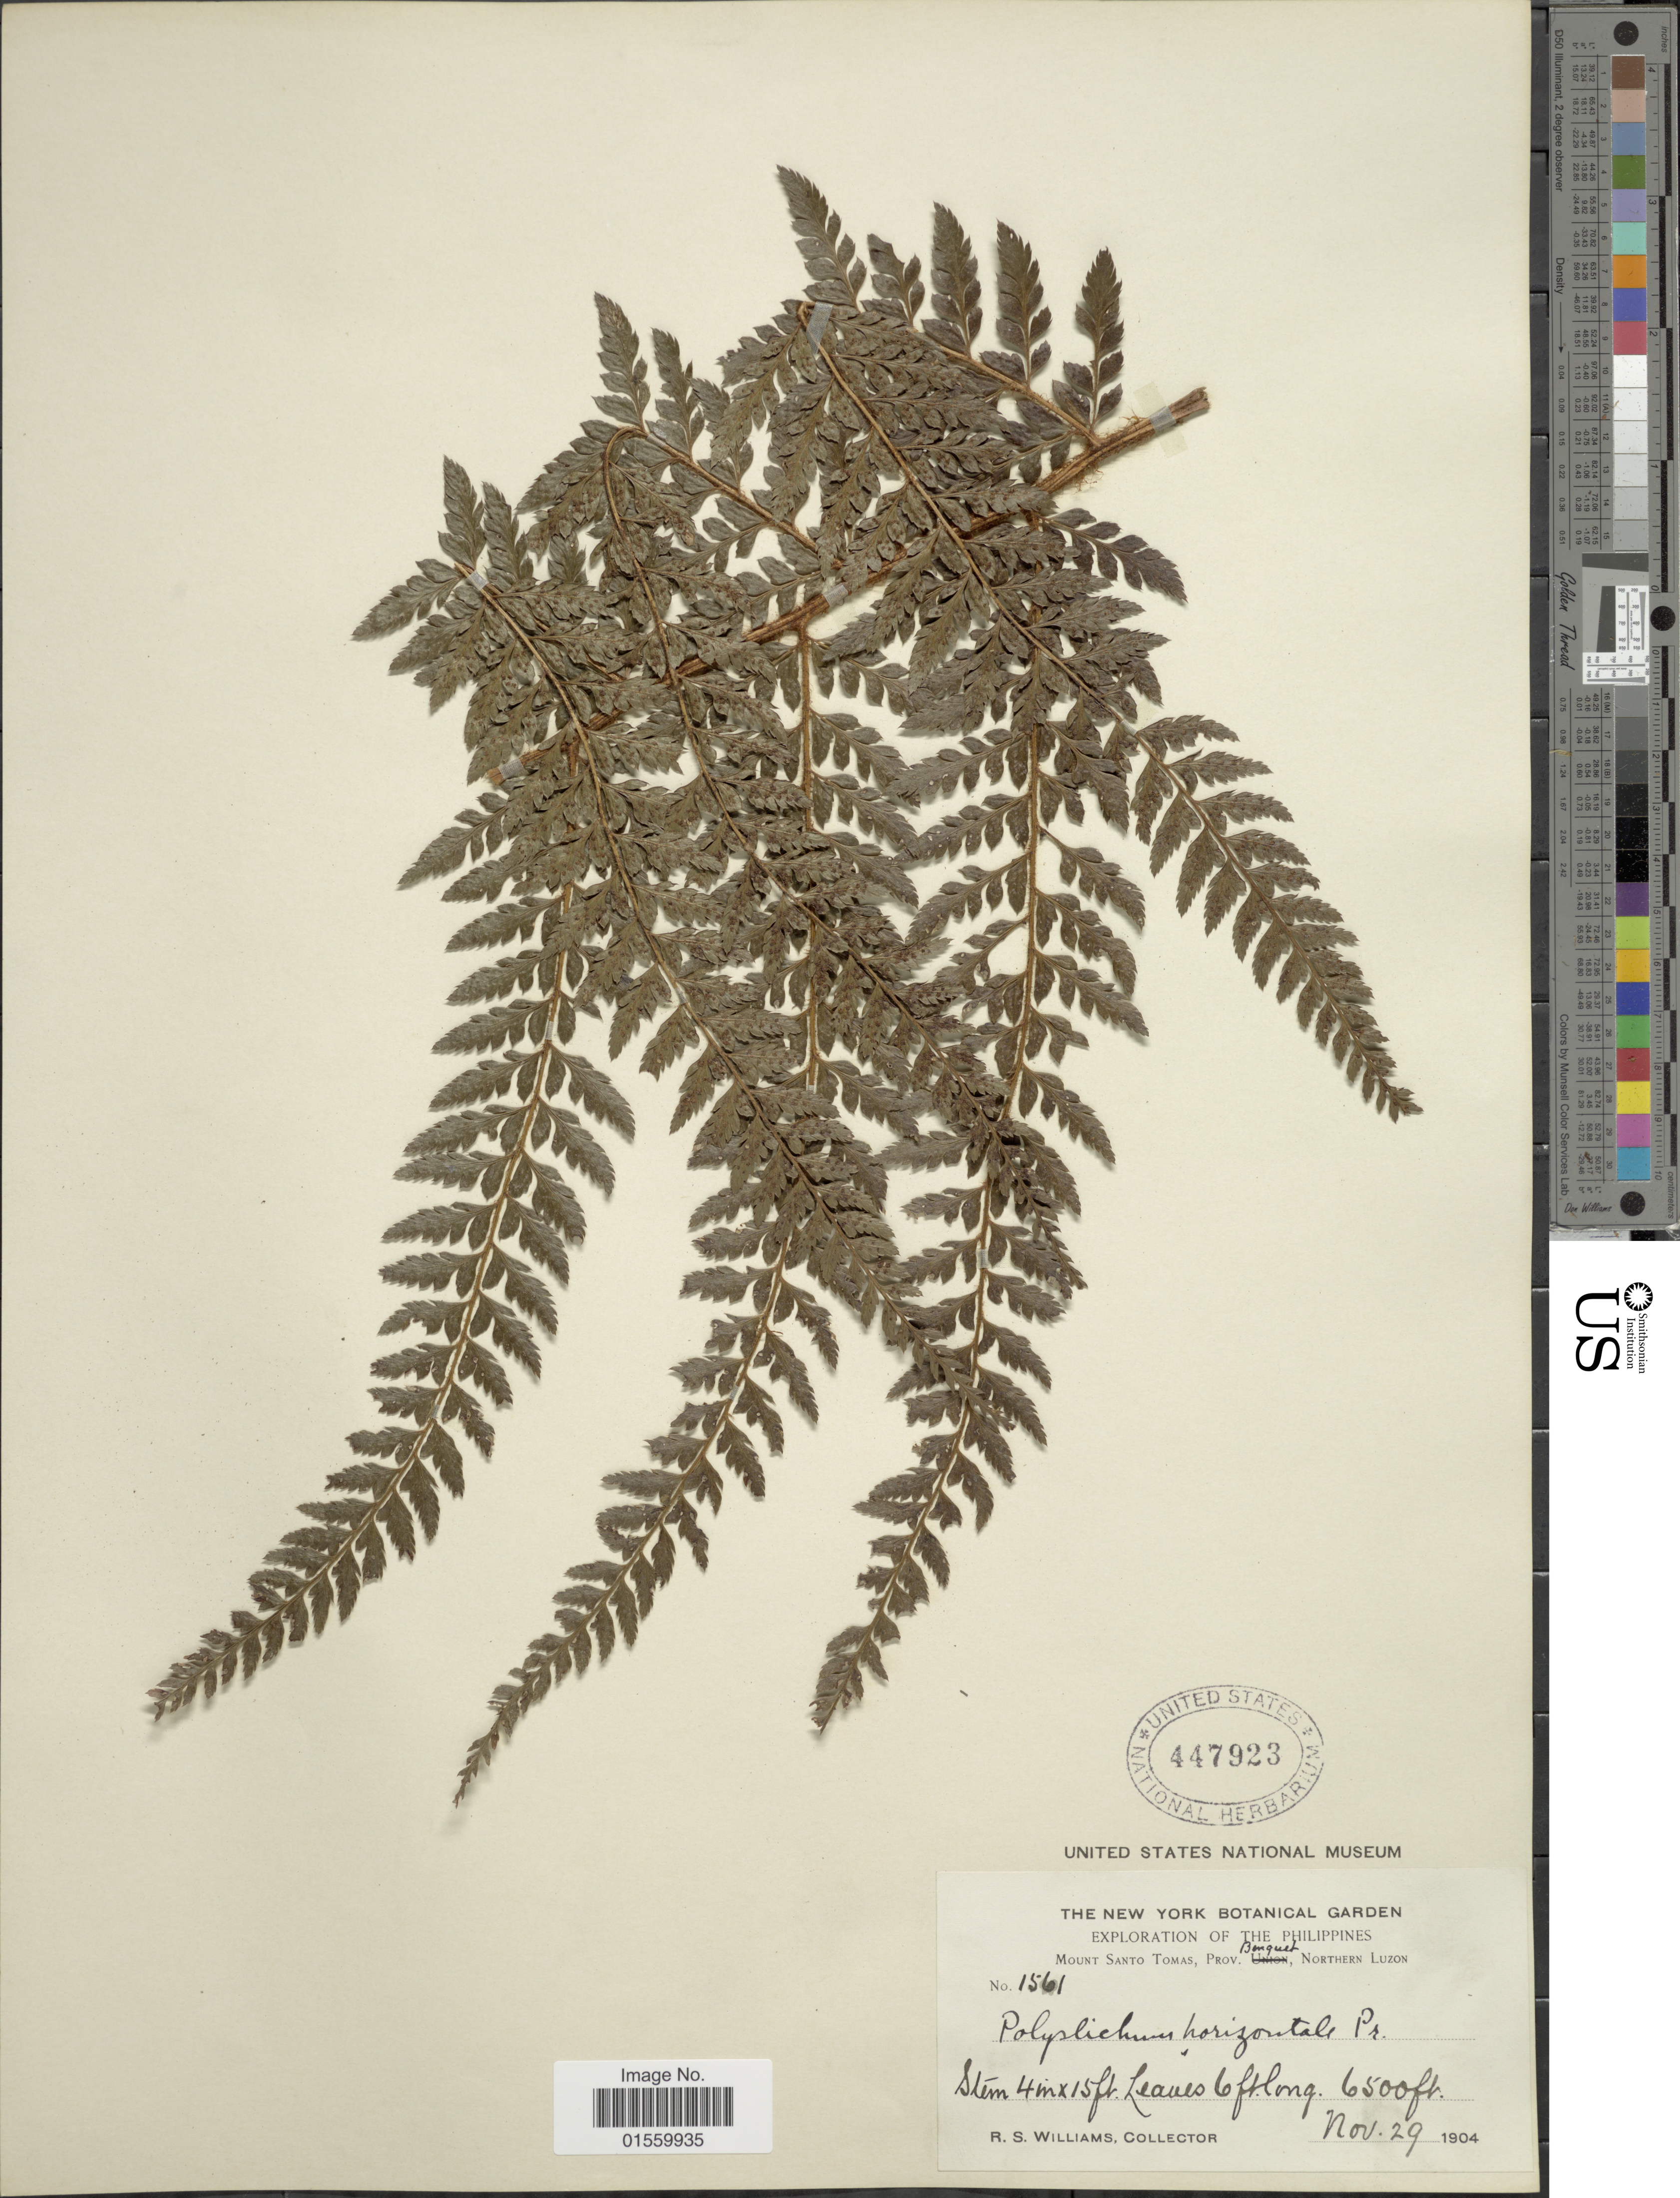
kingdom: Plantae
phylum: Tracheophyta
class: Polypodiopsida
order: Polypodiales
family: Dryopteridaceae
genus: Polystichum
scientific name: Polystichum horizontale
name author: C. Presl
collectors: R. S. Williams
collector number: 1561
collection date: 1904-11-29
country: Philippines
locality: Mount Santo Tomas, Prov. Benguet, Northern Luzon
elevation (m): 1981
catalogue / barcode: US 447923